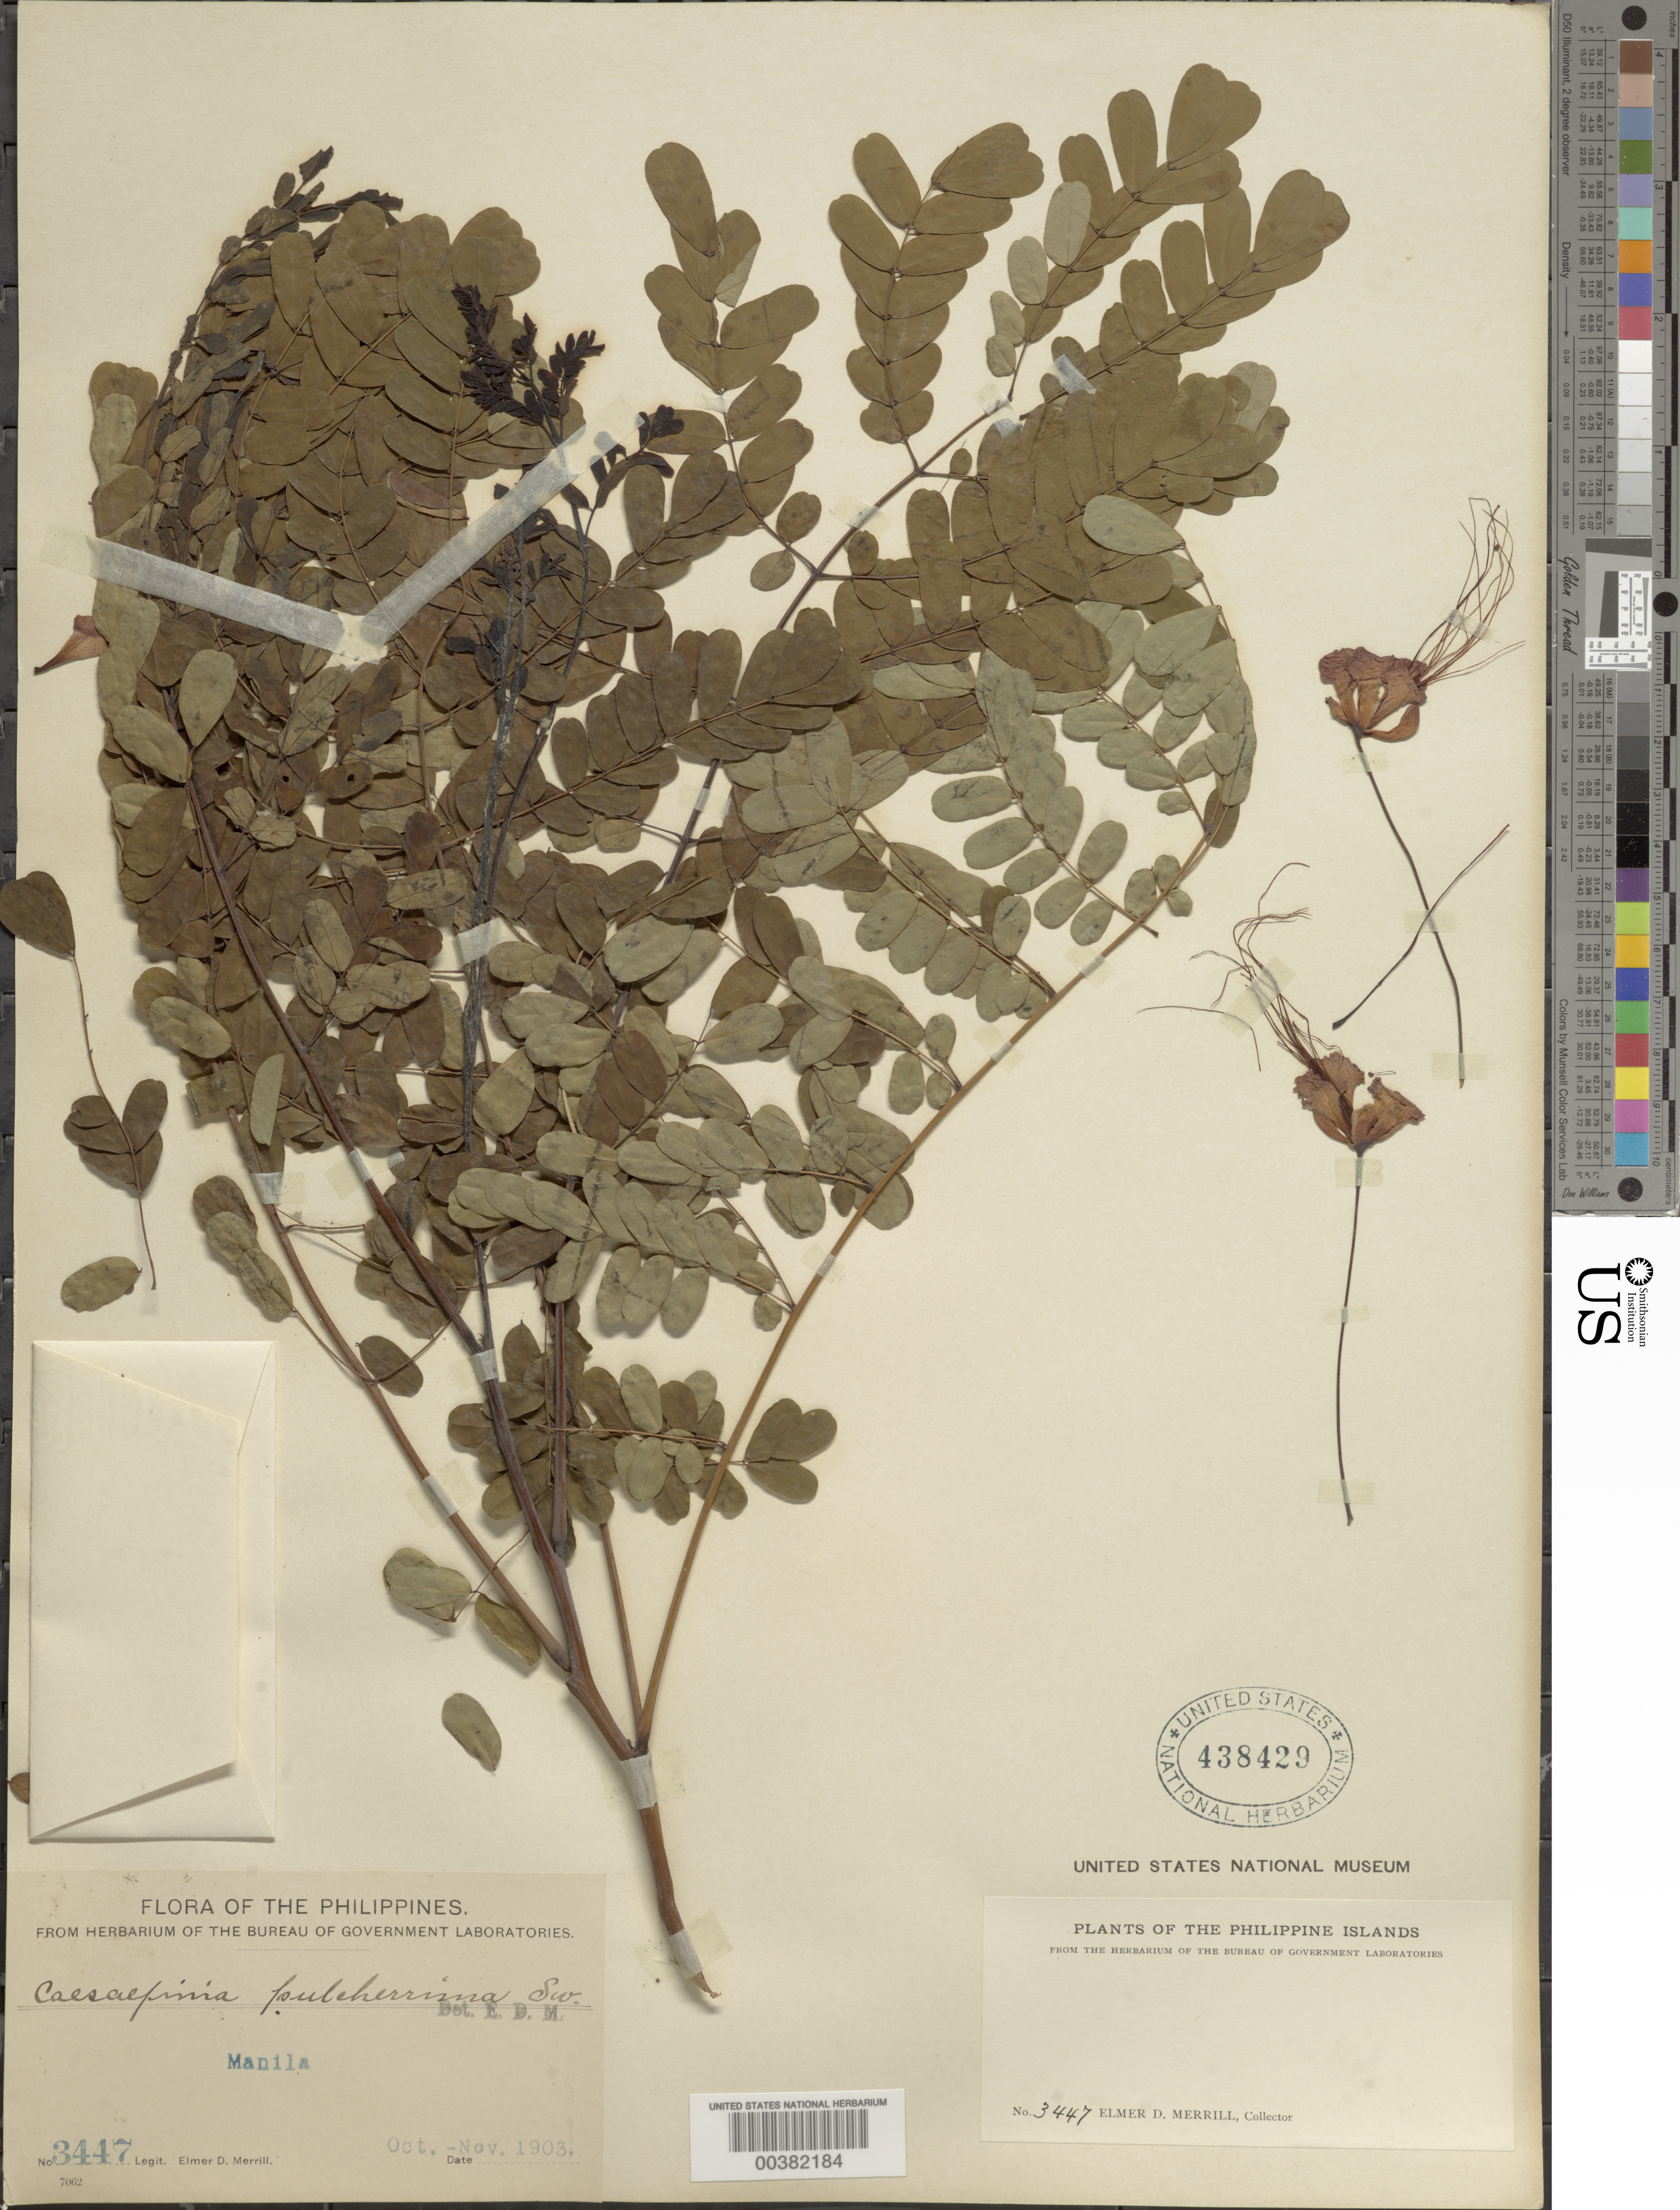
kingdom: Plantae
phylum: Tracheophyta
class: Magnoliopsida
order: Fabales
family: Fabaceae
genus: Caesalpinia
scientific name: Caesalpinia pulcherrima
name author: (L.) Sw.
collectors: E. D. Merrill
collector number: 3447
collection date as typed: Oct 1903 to -- Nov 1903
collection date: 1903-10/1903-11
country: Philippines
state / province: National Capital Region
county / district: Manila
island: Luzon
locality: Manila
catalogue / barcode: US 438429